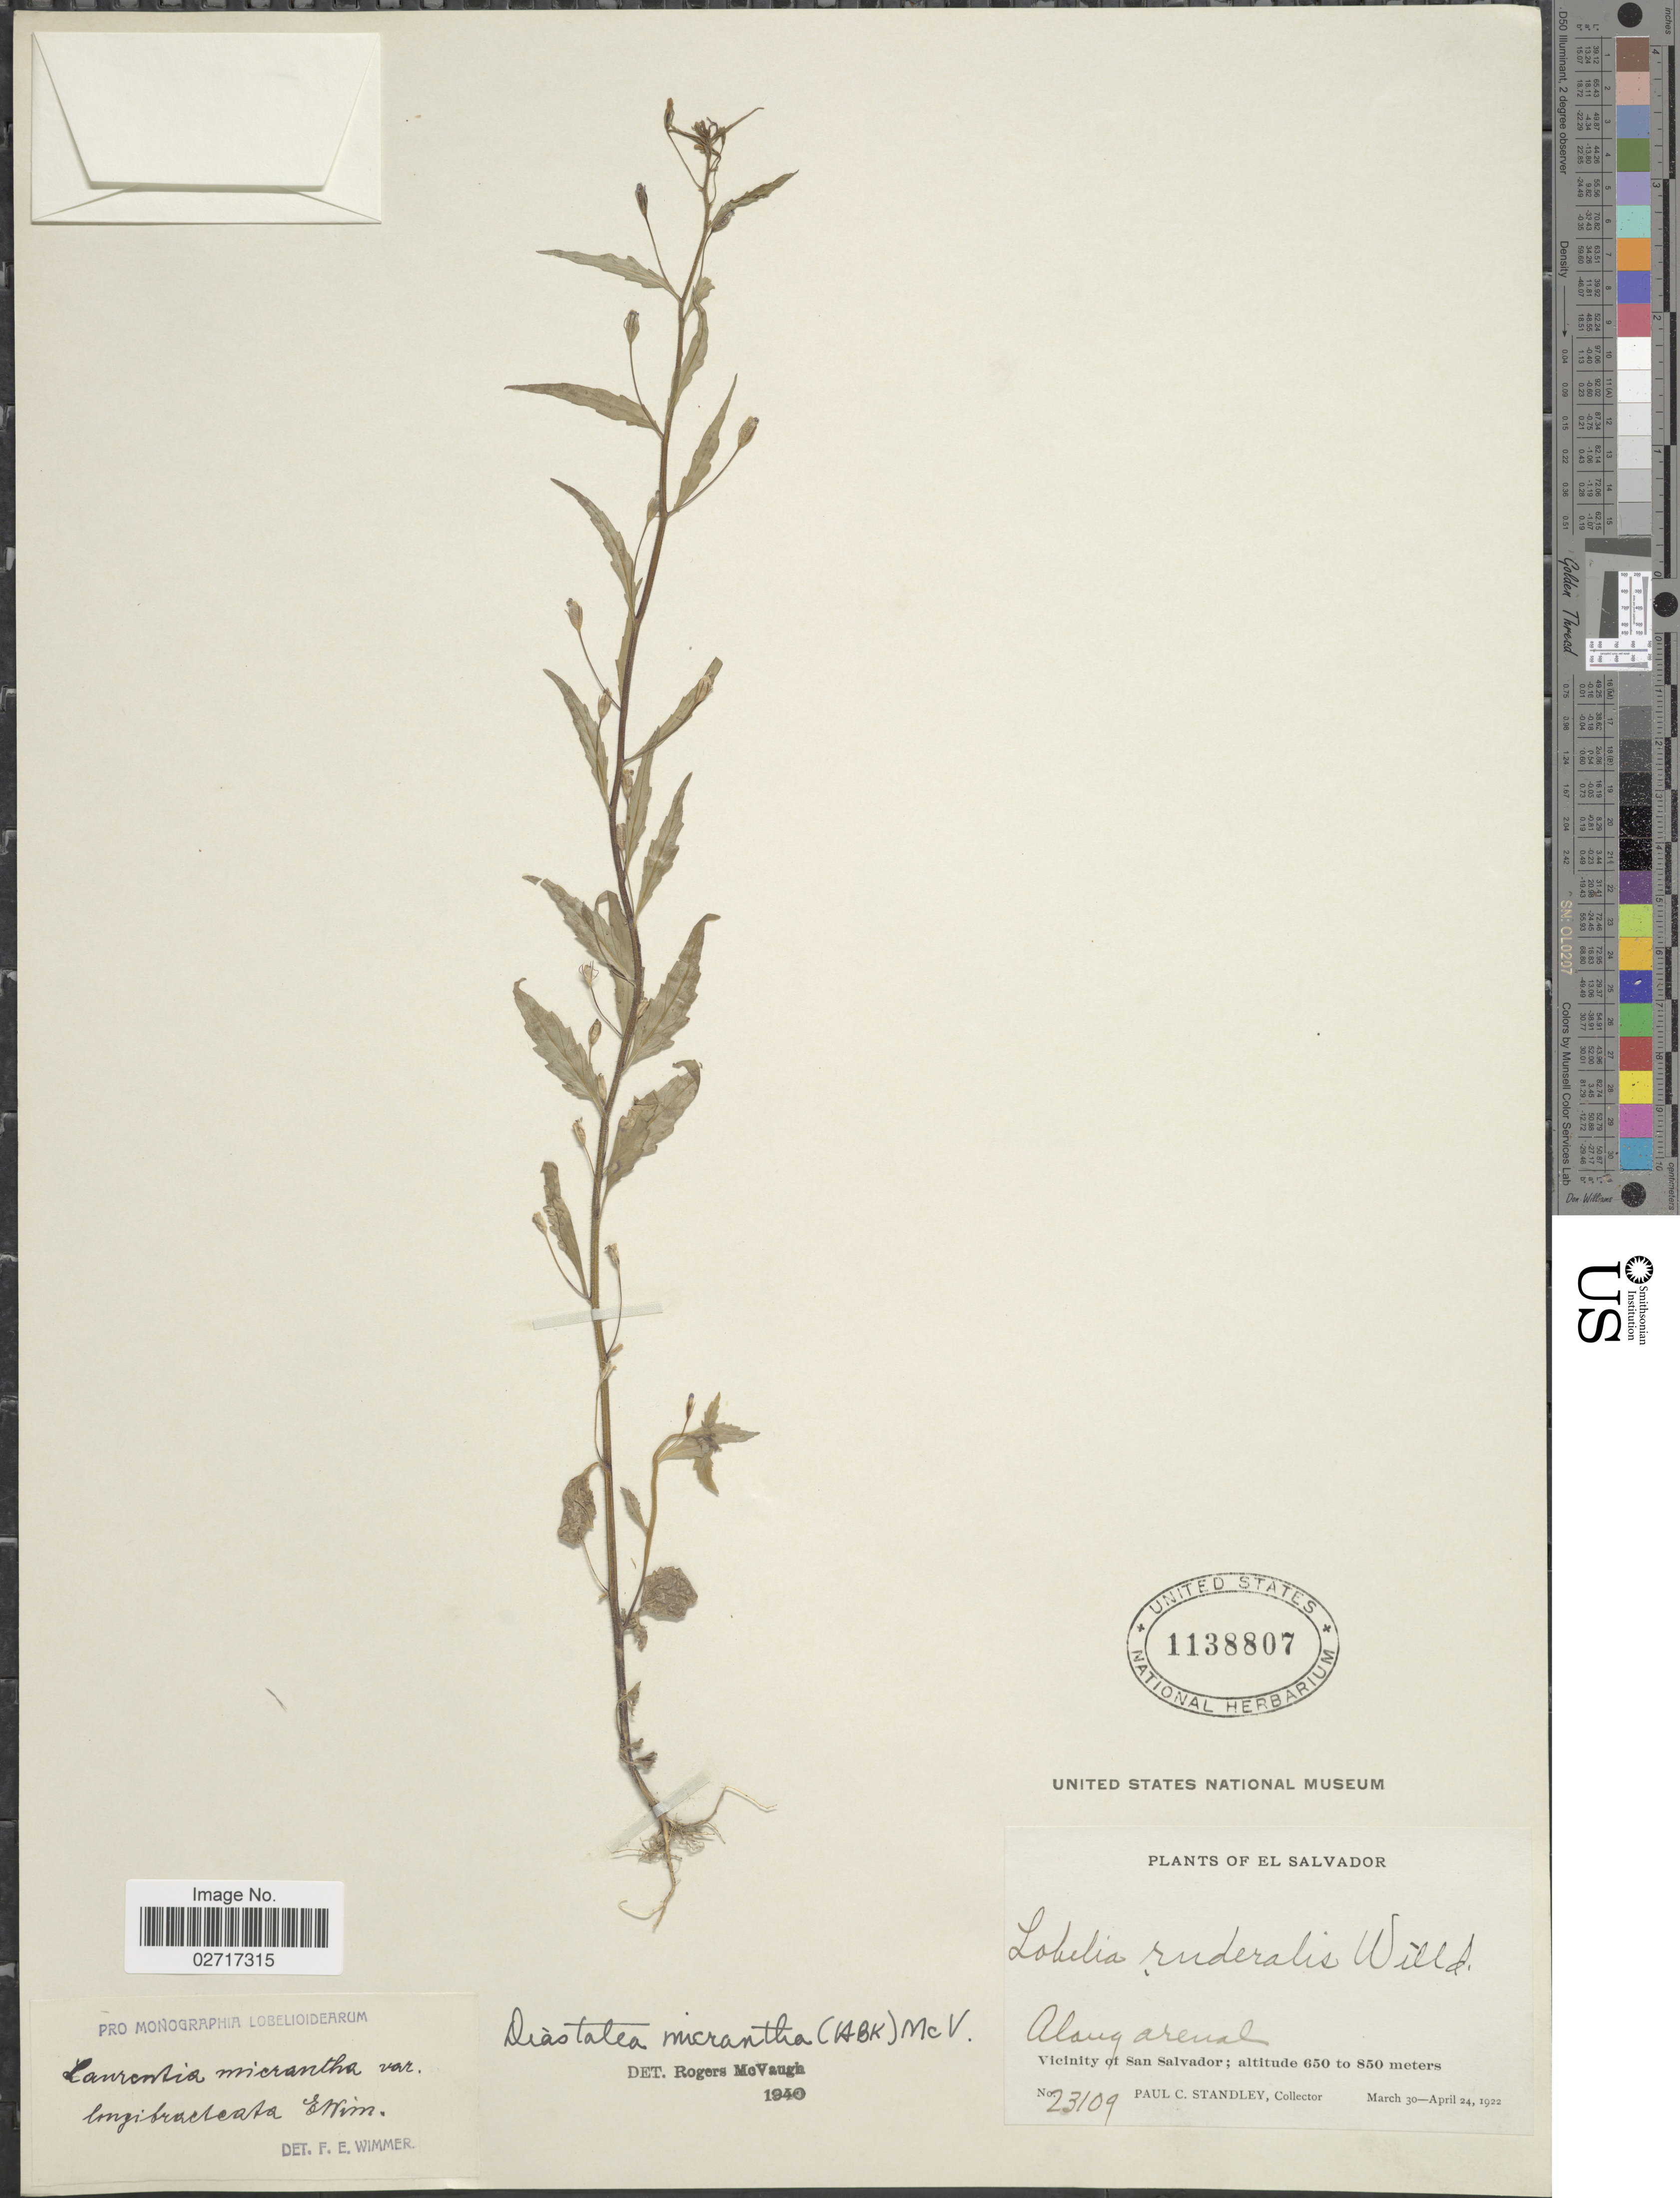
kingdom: Plantae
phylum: Tracheophyta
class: Magnoliopsida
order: Asterales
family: Campanulaceae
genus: Diastatea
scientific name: Diastatea micrantha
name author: (Kunth) McVaugh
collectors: P. C. Standley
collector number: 23109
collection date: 1922-03-30/1922-04-24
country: El Salvador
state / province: San Salvador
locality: Along arenal. Vicinity of San Salvador.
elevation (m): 650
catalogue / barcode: US 1138807